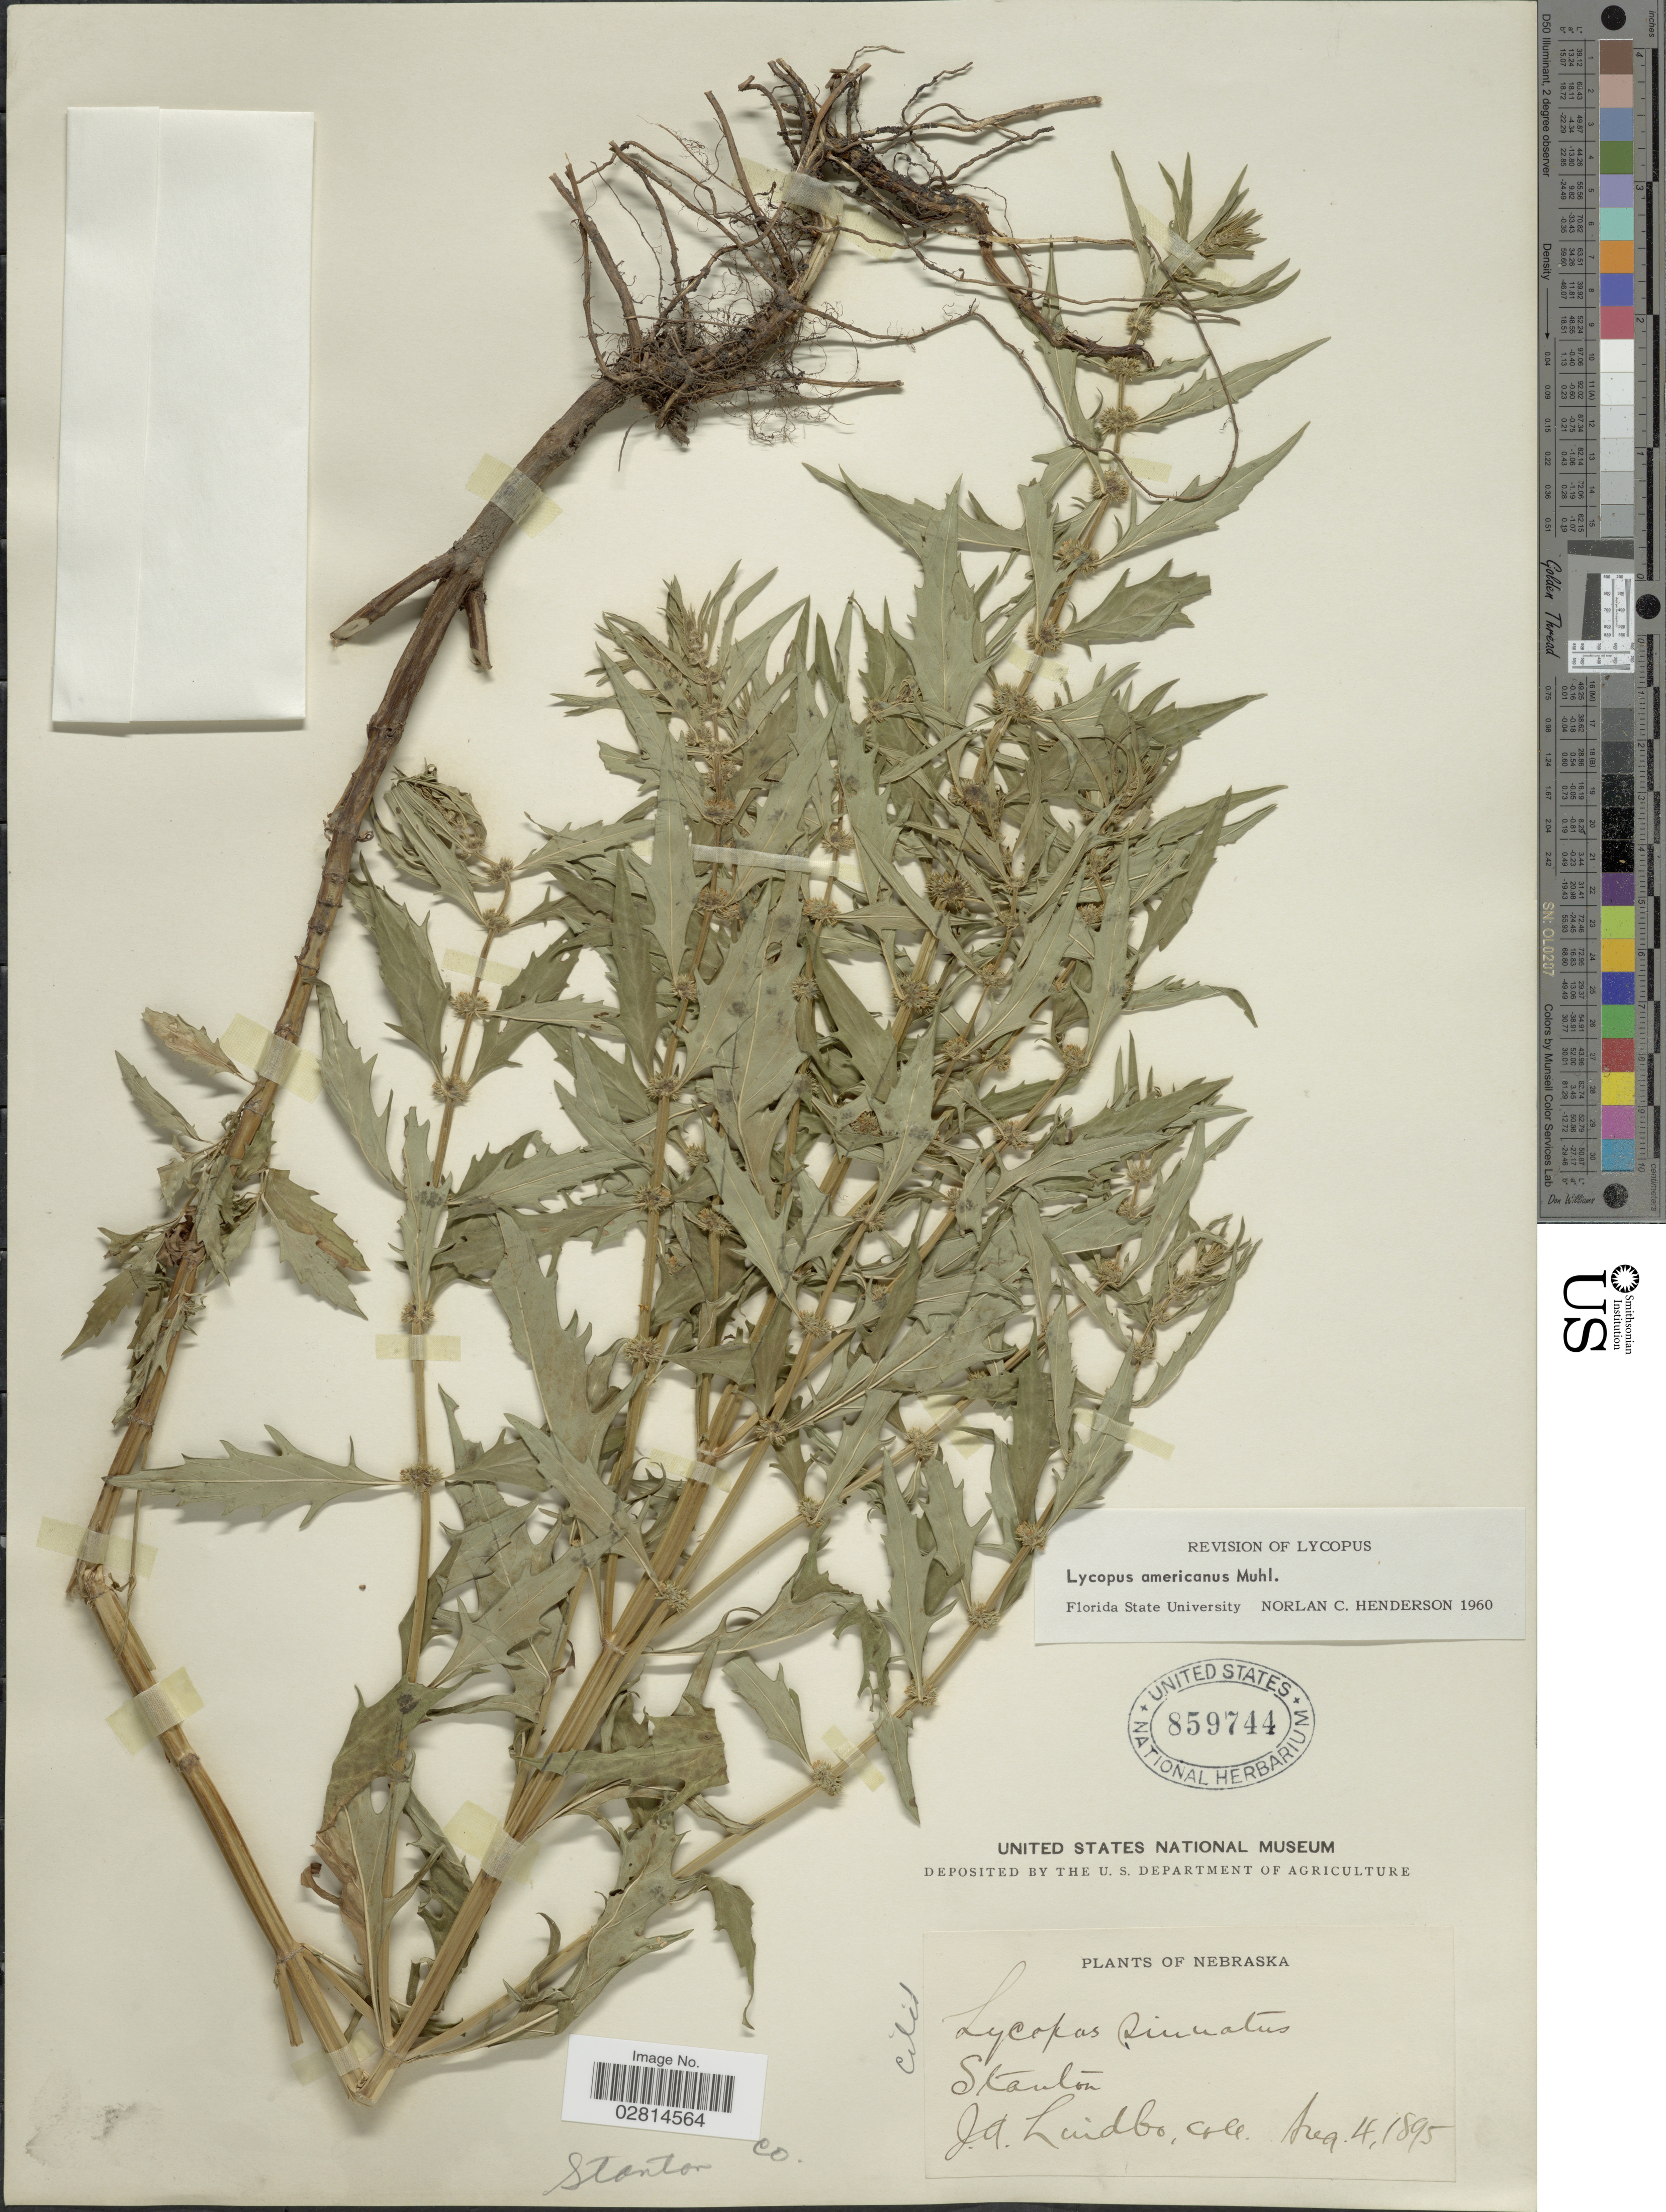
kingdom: Plantae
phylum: Tracheophyta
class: Magnoliopsida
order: Lamiales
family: Lamiaceae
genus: Lycopus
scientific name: Lycopus americanus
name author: Muhl. ex W.P.C. Barton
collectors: J. Lindbo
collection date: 1895-08-04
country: United States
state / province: Nebraska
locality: Stanton. Stanton Co.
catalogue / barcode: US 859744